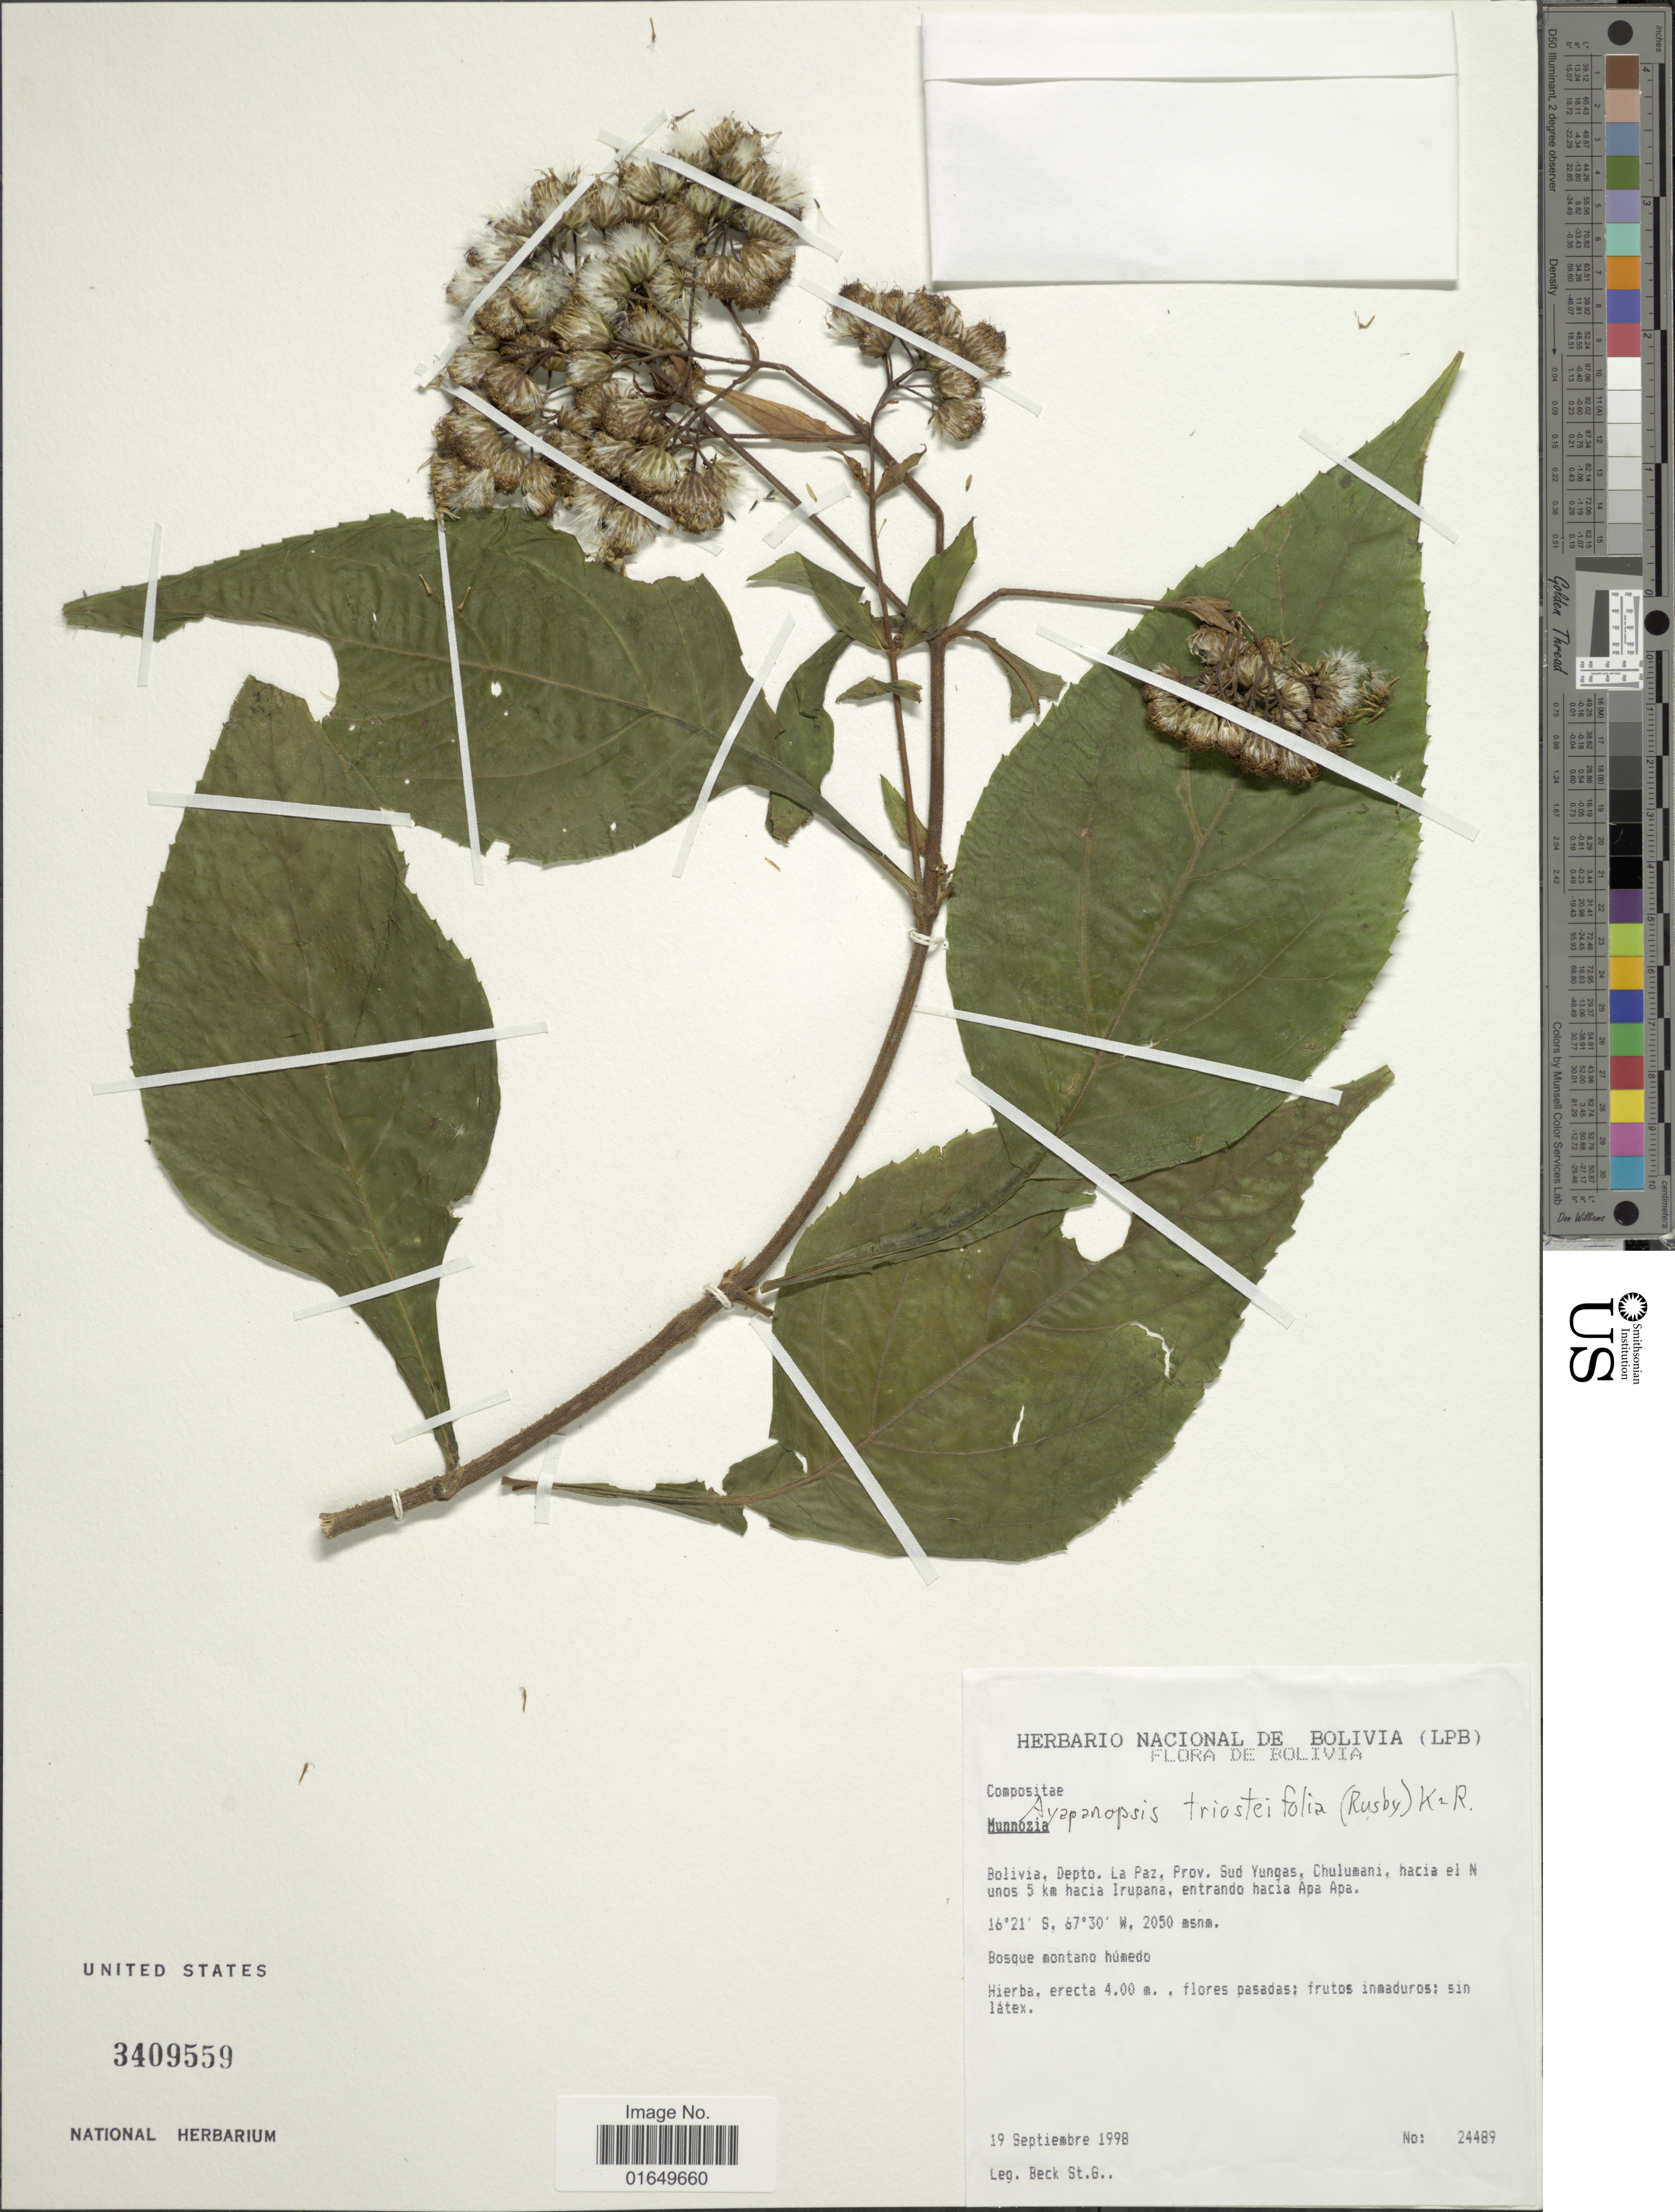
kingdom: Plantae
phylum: Tracheophyta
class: Magnoliopsida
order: Asterales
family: Asteraceae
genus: Ayapanopsis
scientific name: Ayapanopsis triosteifolia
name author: (Rusby) R.M. King & H. Rob.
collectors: S. G. Beck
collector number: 24489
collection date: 1998-09-19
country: Bolivia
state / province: La Paz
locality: Prov. Sud Yungas, Chulumani, hacia el N unos 5 km hacia Irupana, entrando hacia Apa Apa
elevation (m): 2050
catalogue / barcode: US 3409559